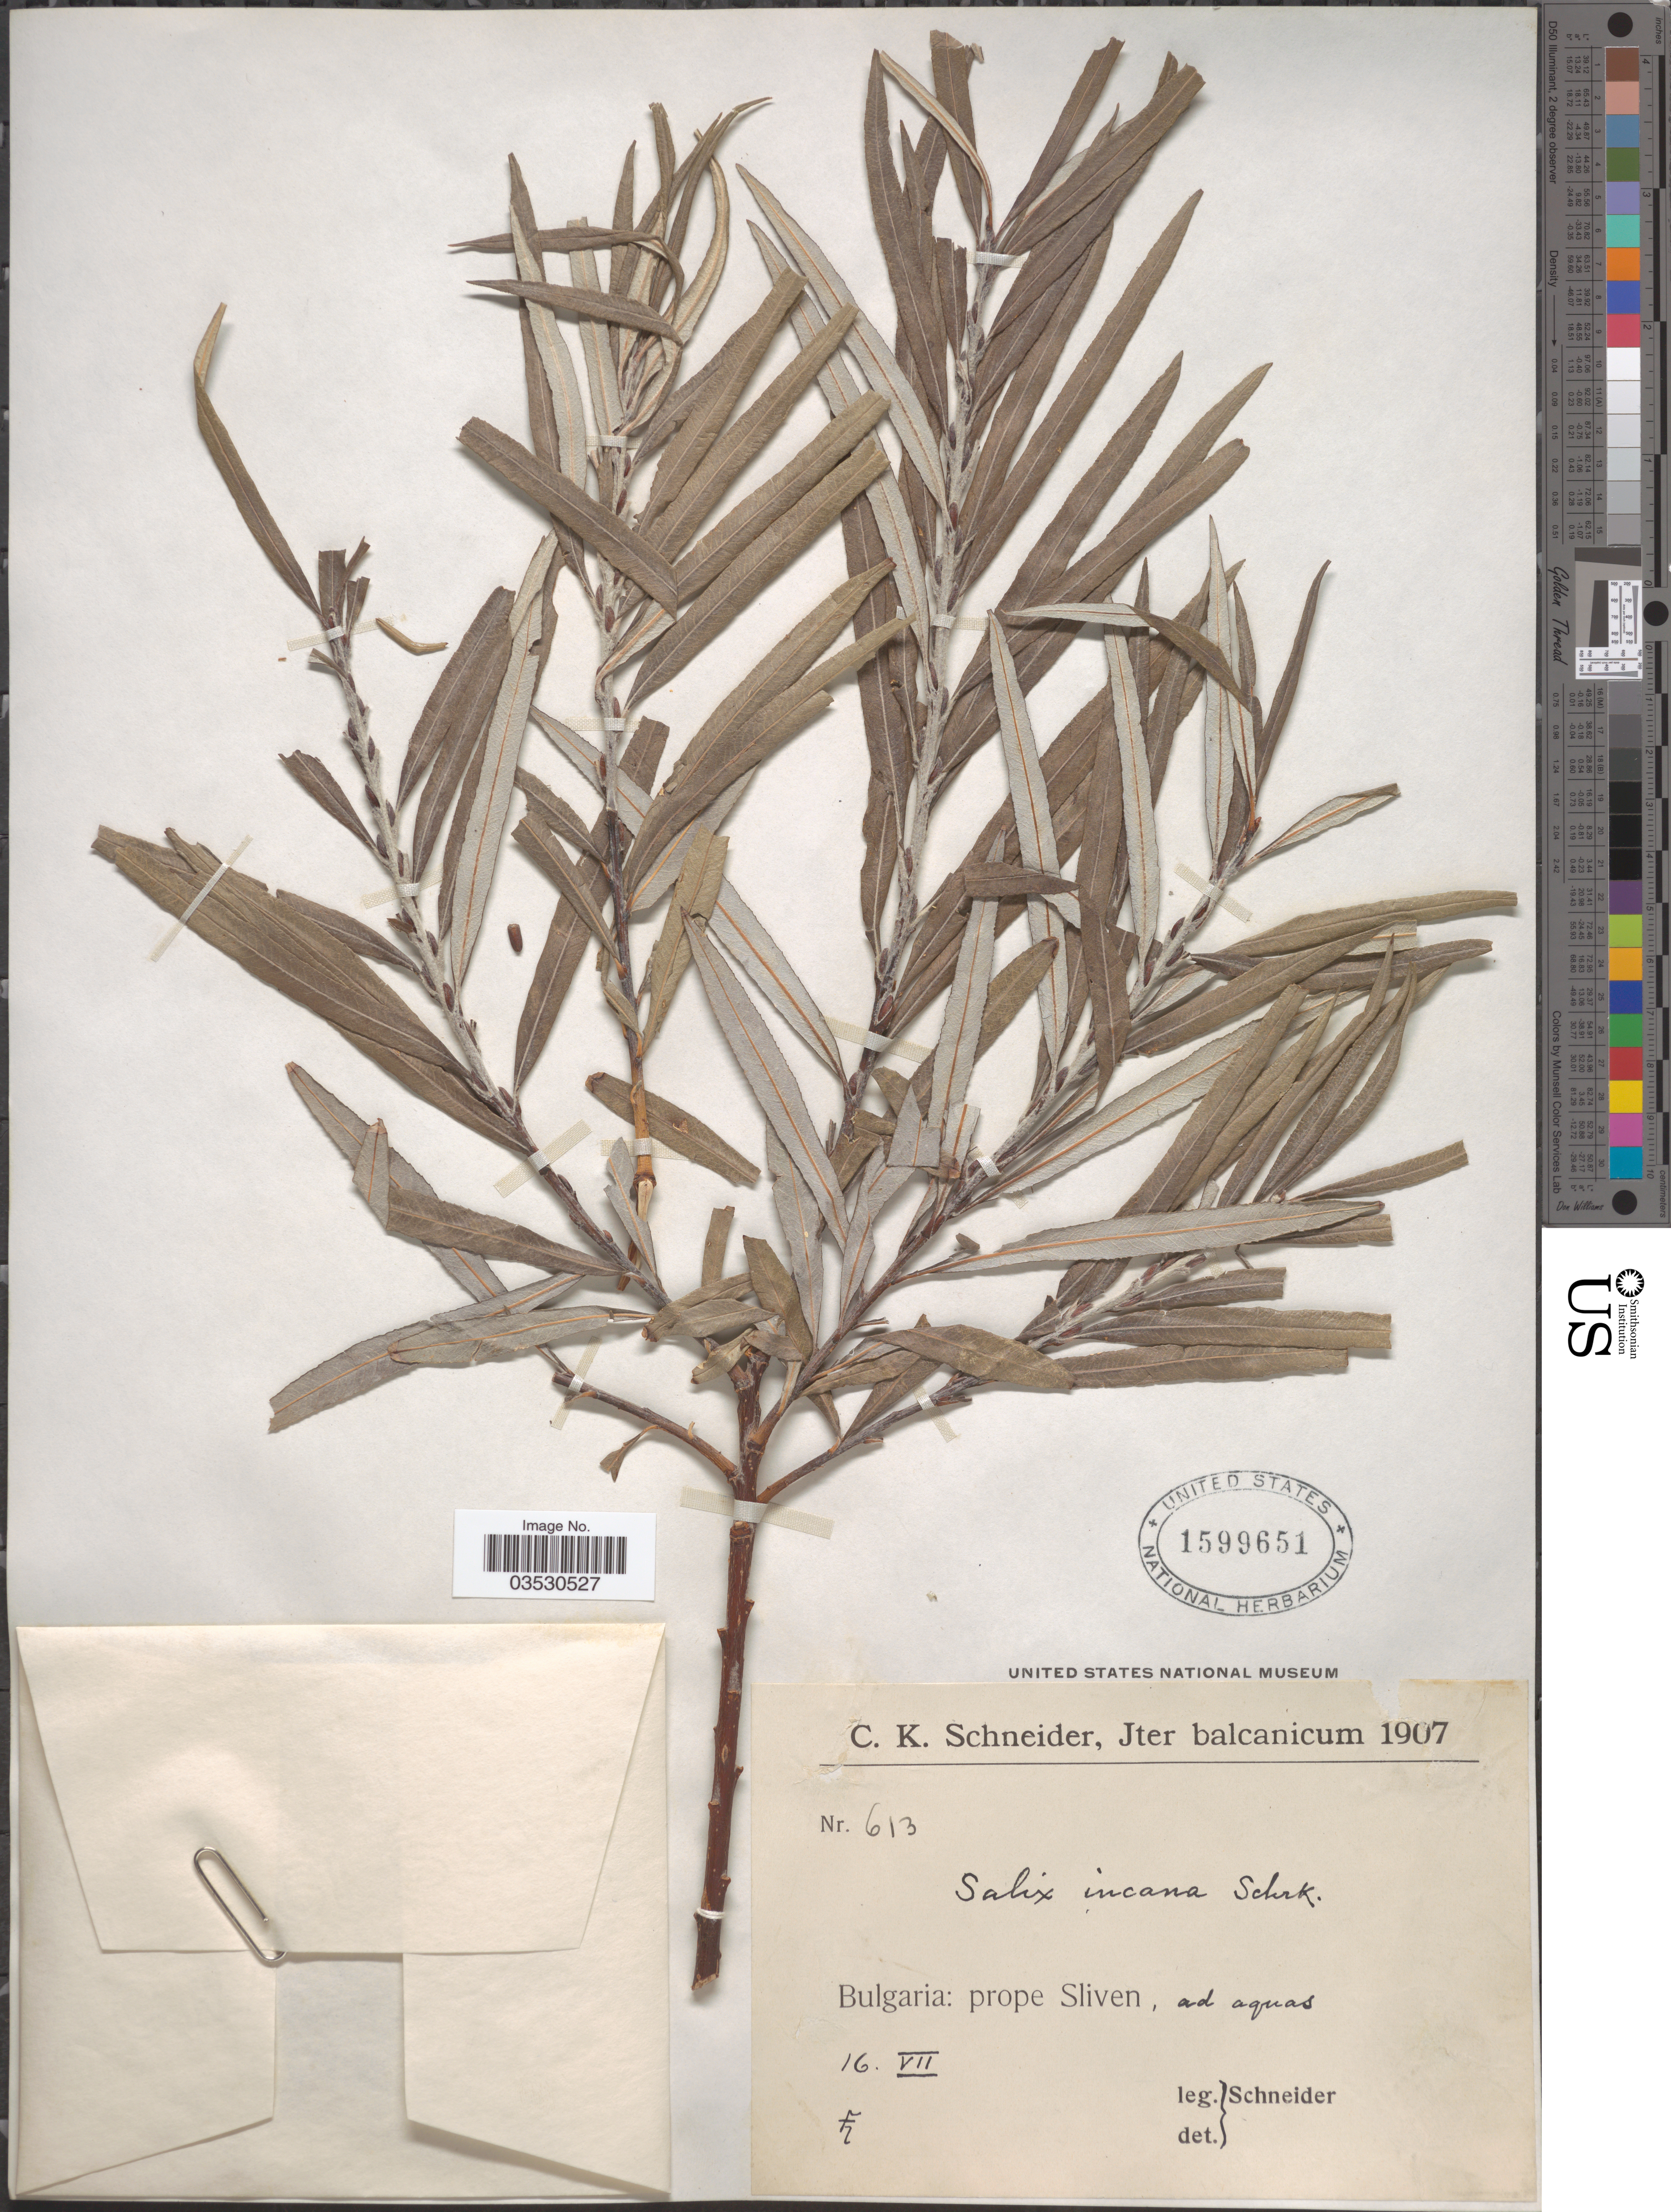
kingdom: Plantae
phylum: Tracheophyta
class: Magnoliopsida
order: Malpighiales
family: Salicaceae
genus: Salix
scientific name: Salix incana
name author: Michx.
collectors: -. Schneider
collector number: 613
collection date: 1907-07-16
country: Bulgaria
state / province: Sliven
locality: Prope Sliven, ad aquas.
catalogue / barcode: US 1599651